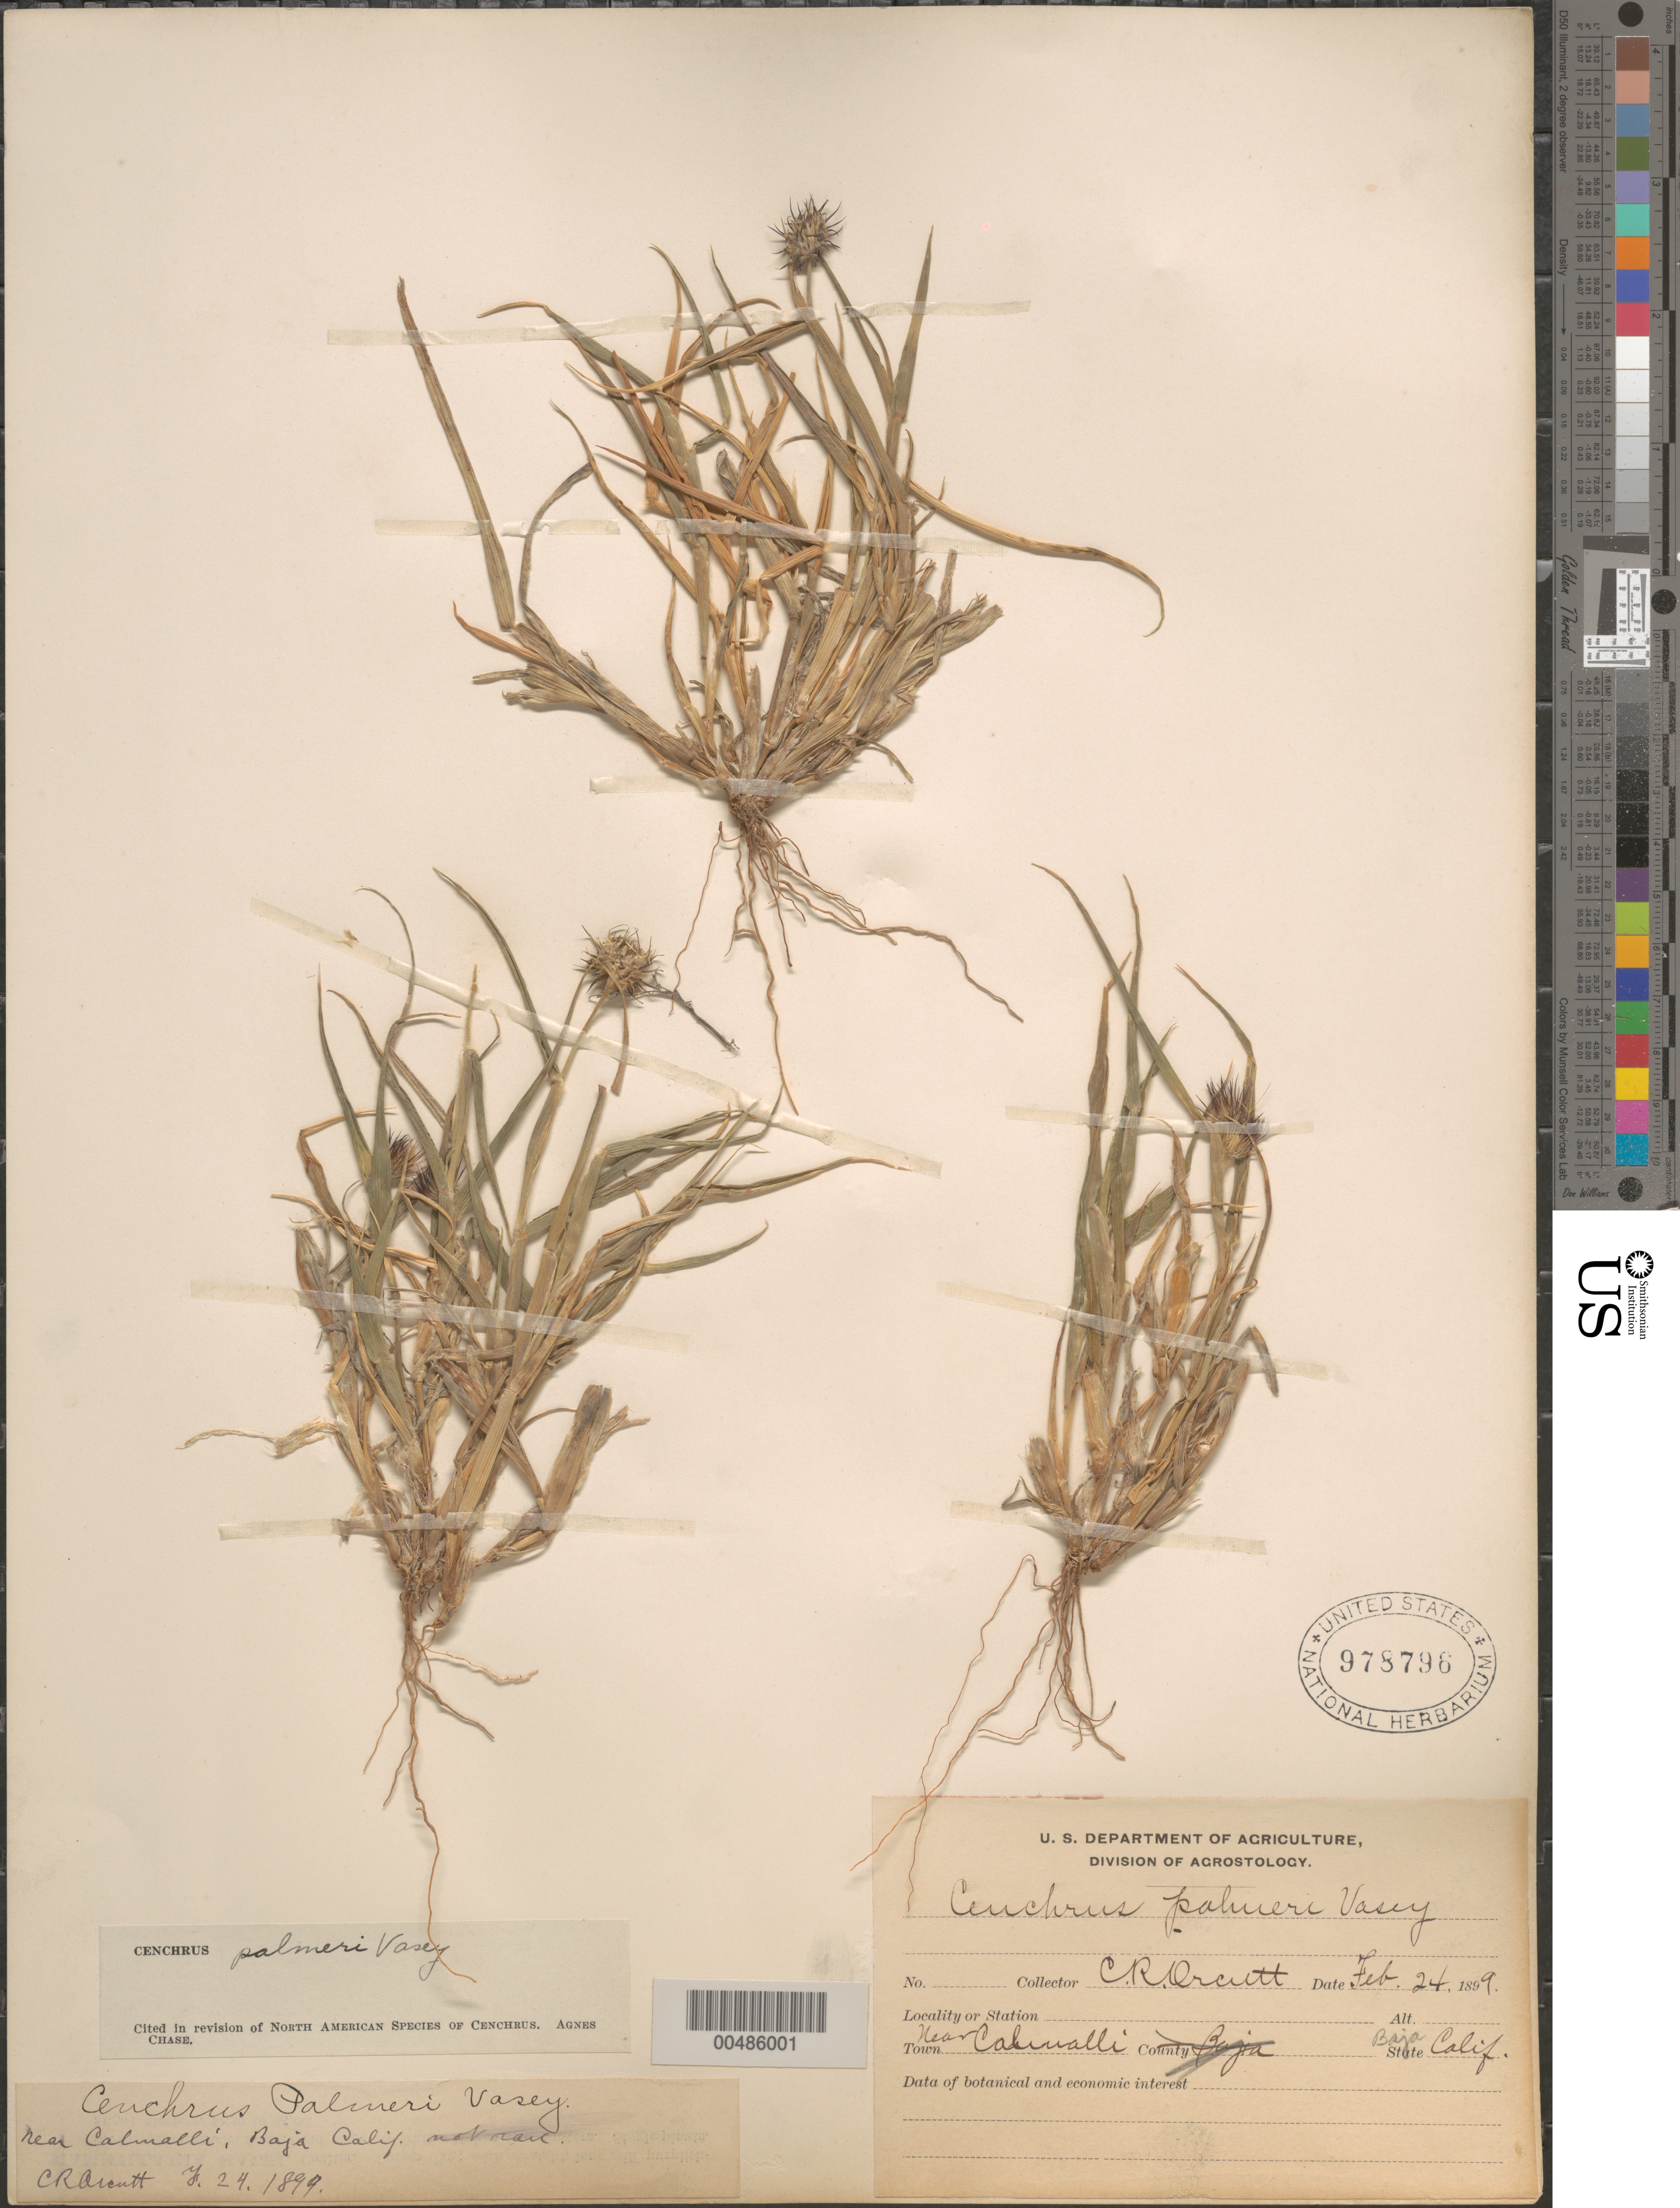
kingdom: Plantae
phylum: Tracheophyta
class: Liliopsida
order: Poales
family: Poaceae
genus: Cenchrus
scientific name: Cenchrus palmeri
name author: Vasey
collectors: C. R. Orcutt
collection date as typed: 24 Feb 1899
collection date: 1899-02-24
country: Mexico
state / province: Baja California Norte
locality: Near Calmalli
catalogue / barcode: US 978796